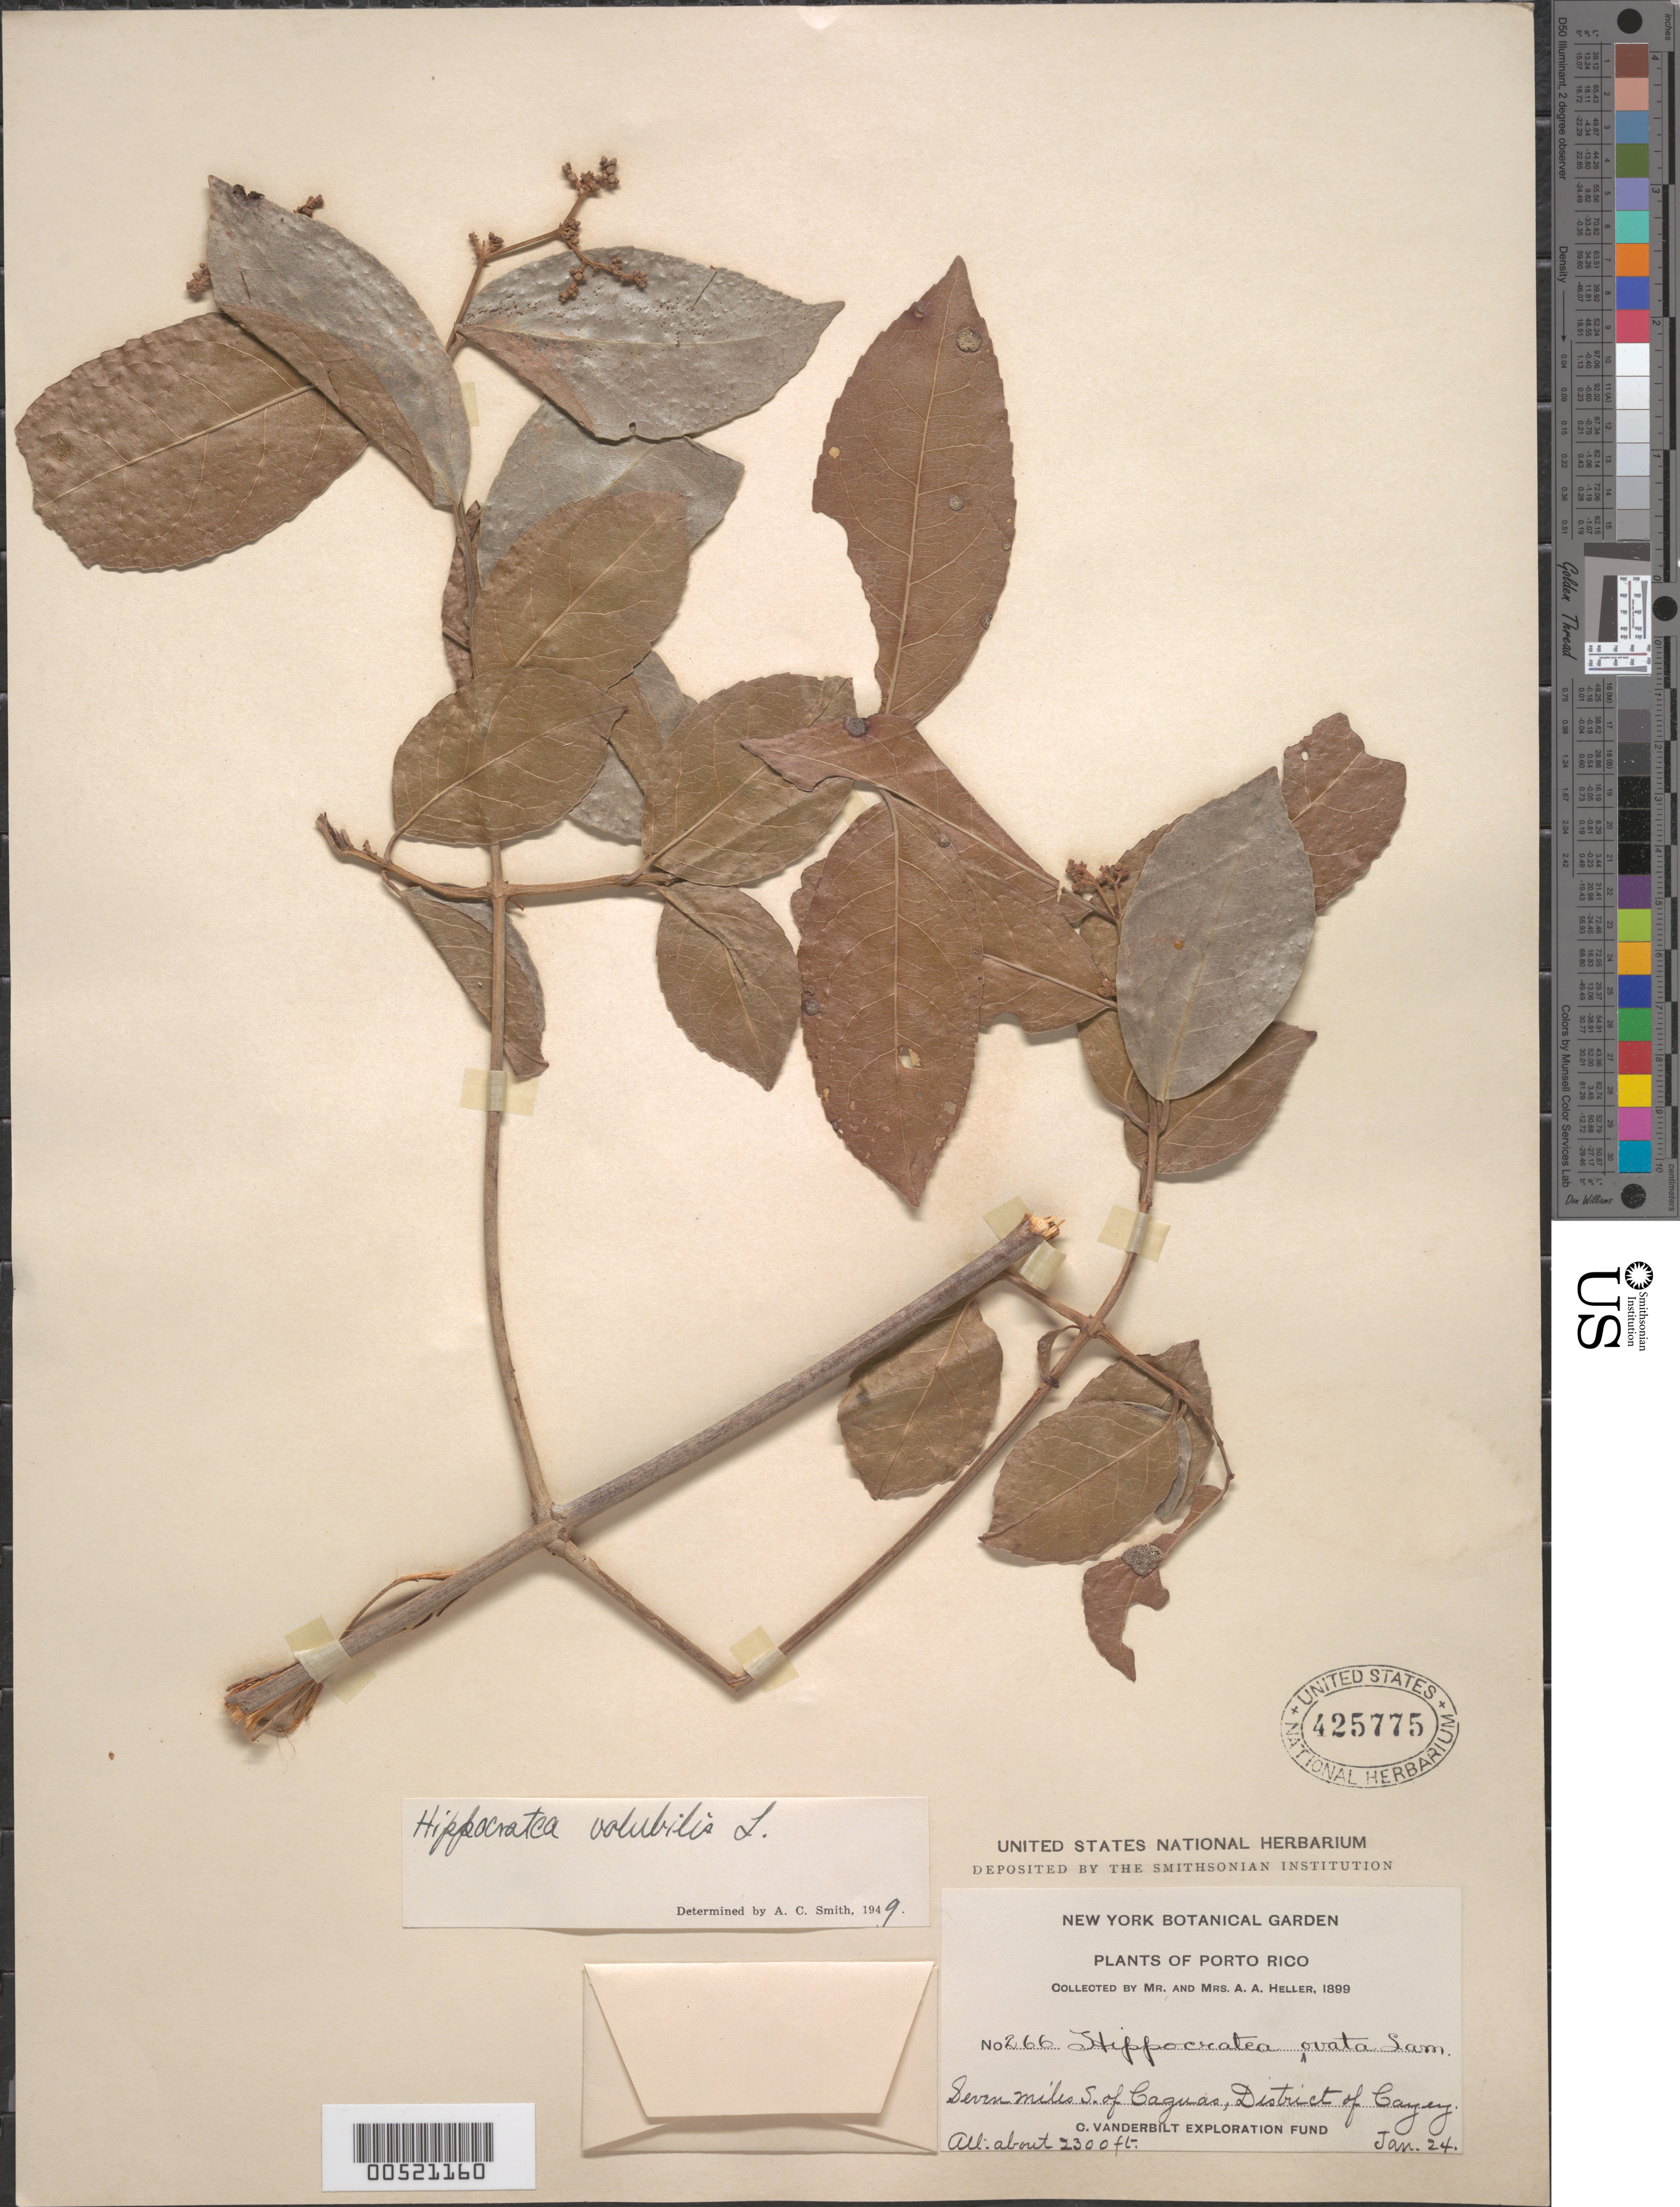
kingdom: Plantae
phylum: Tracheophyta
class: Magnoliopsida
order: Celastrales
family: Celastraceae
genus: Hippocratea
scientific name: Hippocratea volubilis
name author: L.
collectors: A. A. Heller & E. G. Heller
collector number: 266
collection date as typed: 24 Jan 1899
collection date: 1899-01-24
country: Puerto Rico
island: Greater Antilles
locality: Cayey, 7 mi. S of Caguas.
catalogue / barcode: US 425775